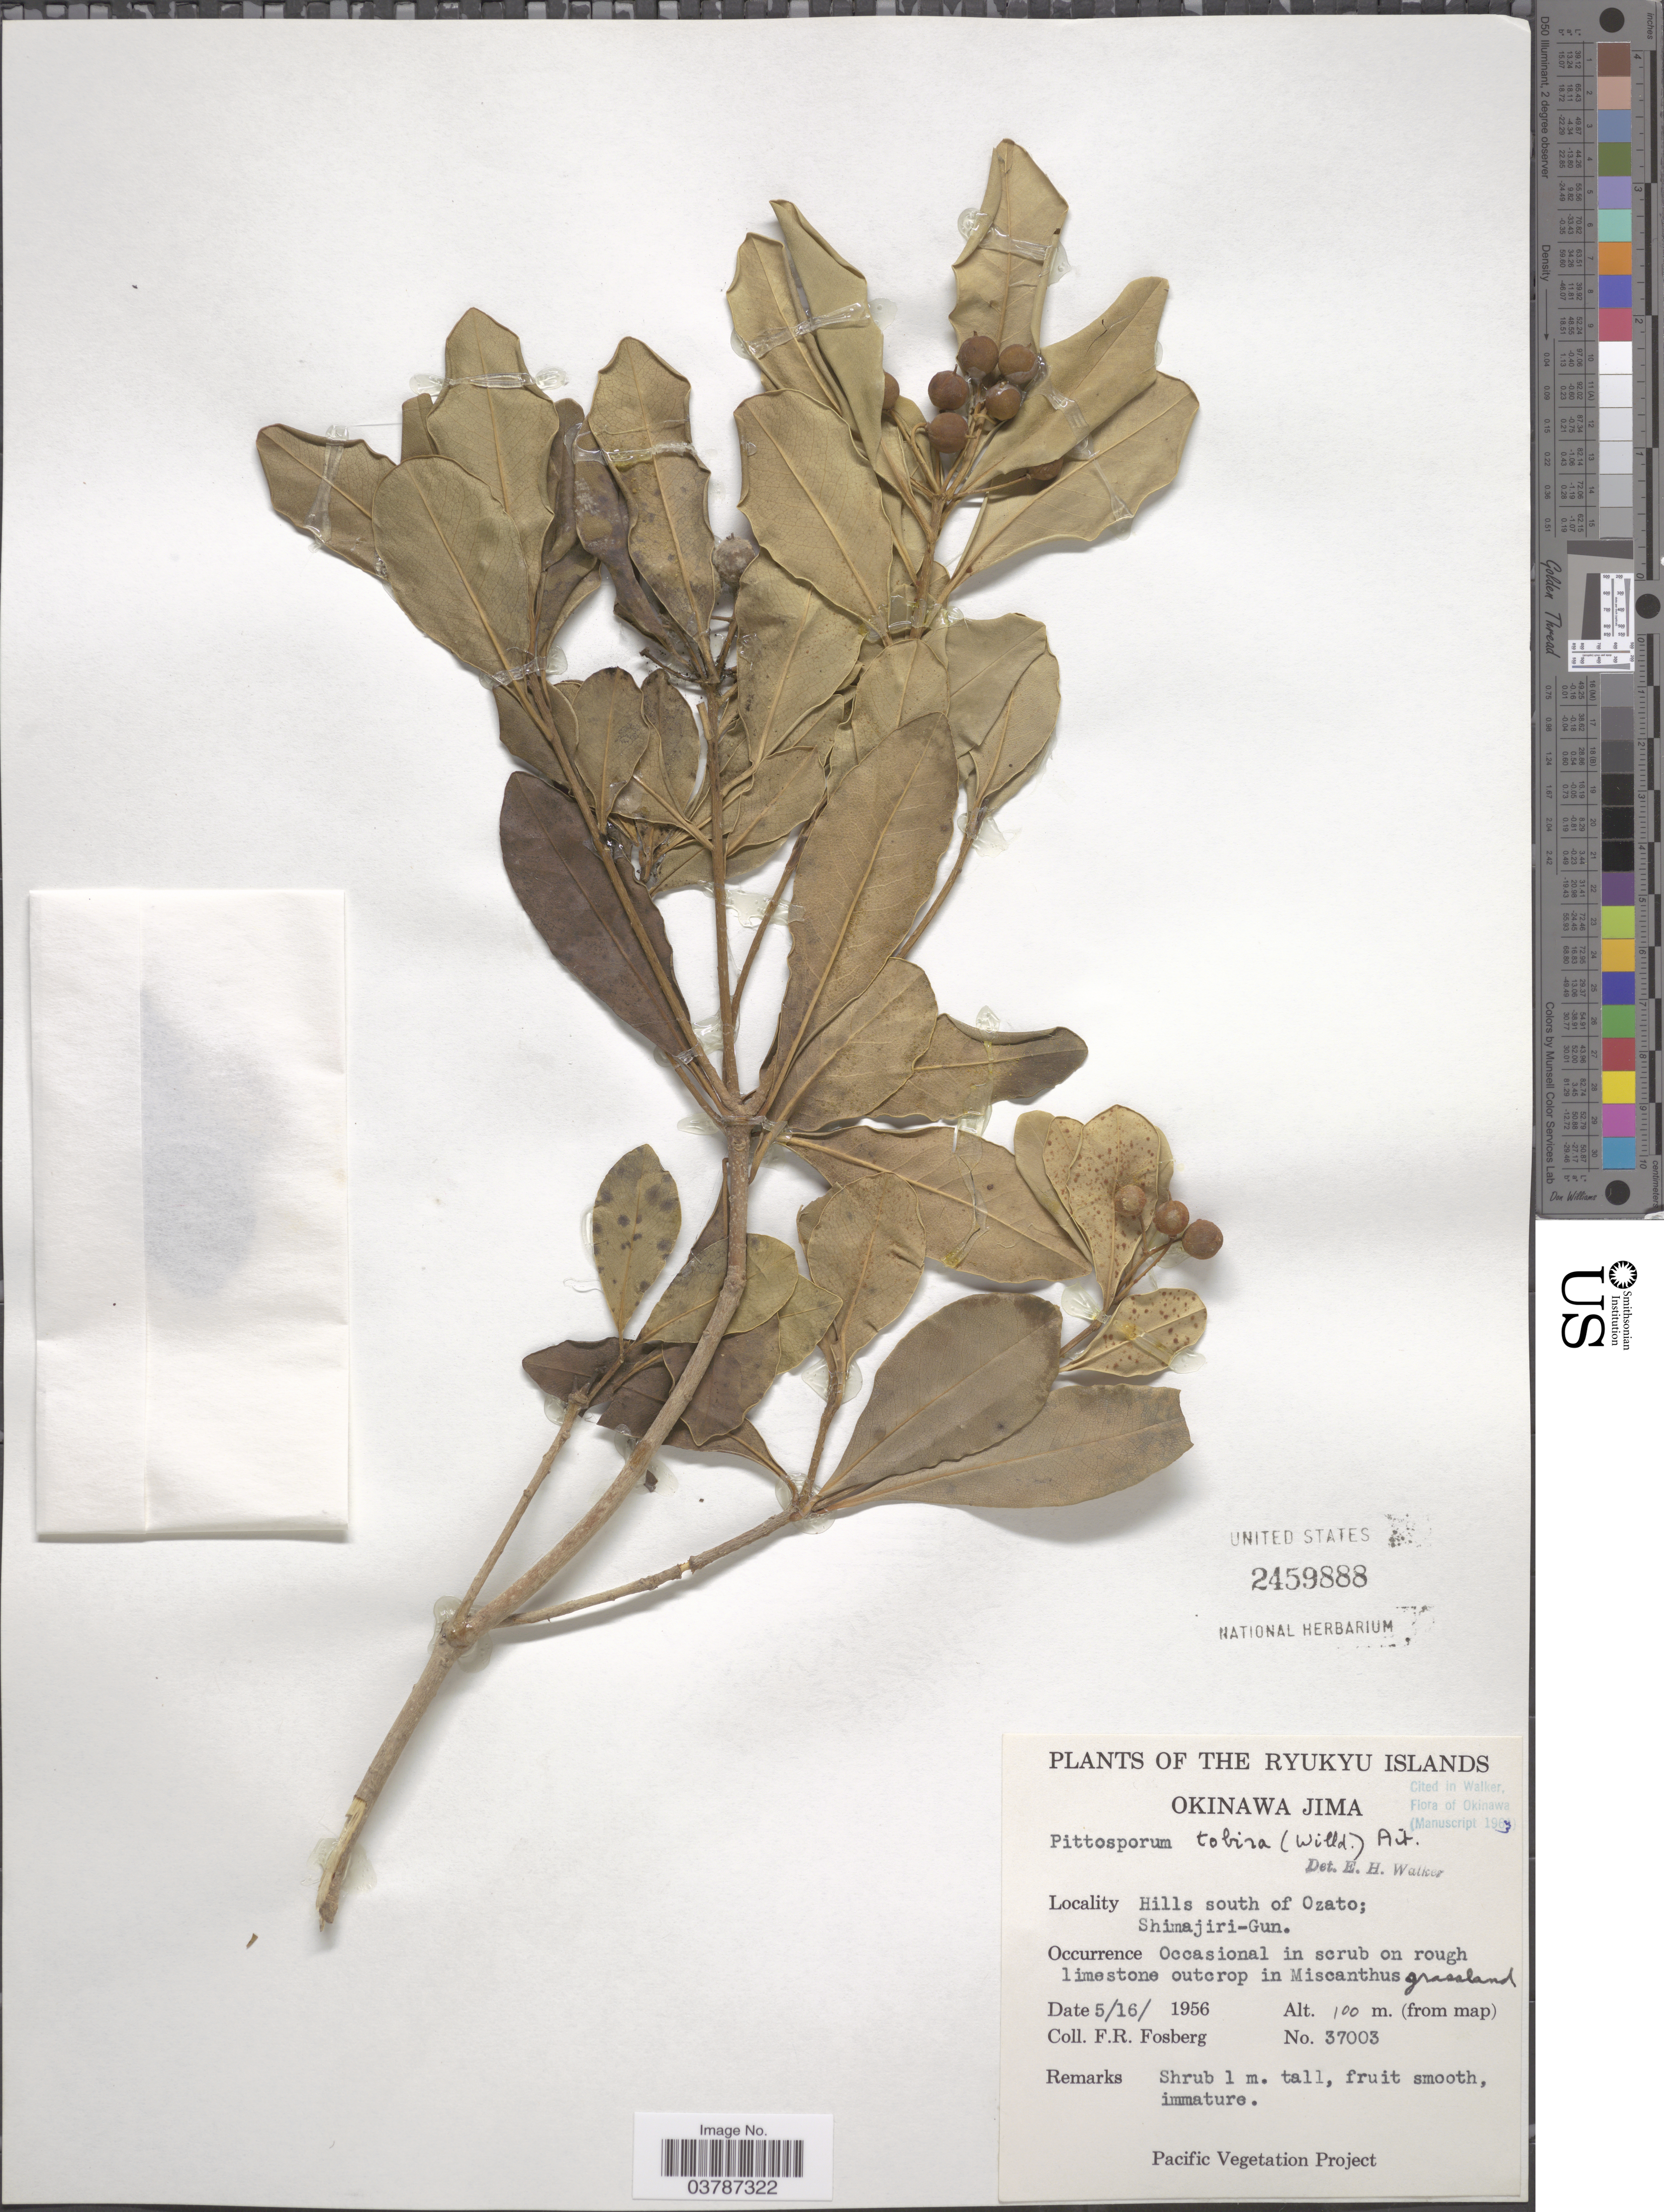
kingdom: Plantae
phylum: Tracheophyta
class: Magnoliopsida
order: Apiales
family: Pittosporaceae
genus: Pittosporum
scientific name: Pittosporum tobira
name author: (Thunb.) W.T. Aiton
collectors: F. R. Fosberg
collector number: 37003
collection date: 1956-05-16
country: Japan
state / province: Okinawa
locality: Ryukyu Islands. Okinawa Jima. Hills south of Ozato; Shimajiri-Gun.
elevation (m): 100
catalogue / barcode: US 2459888